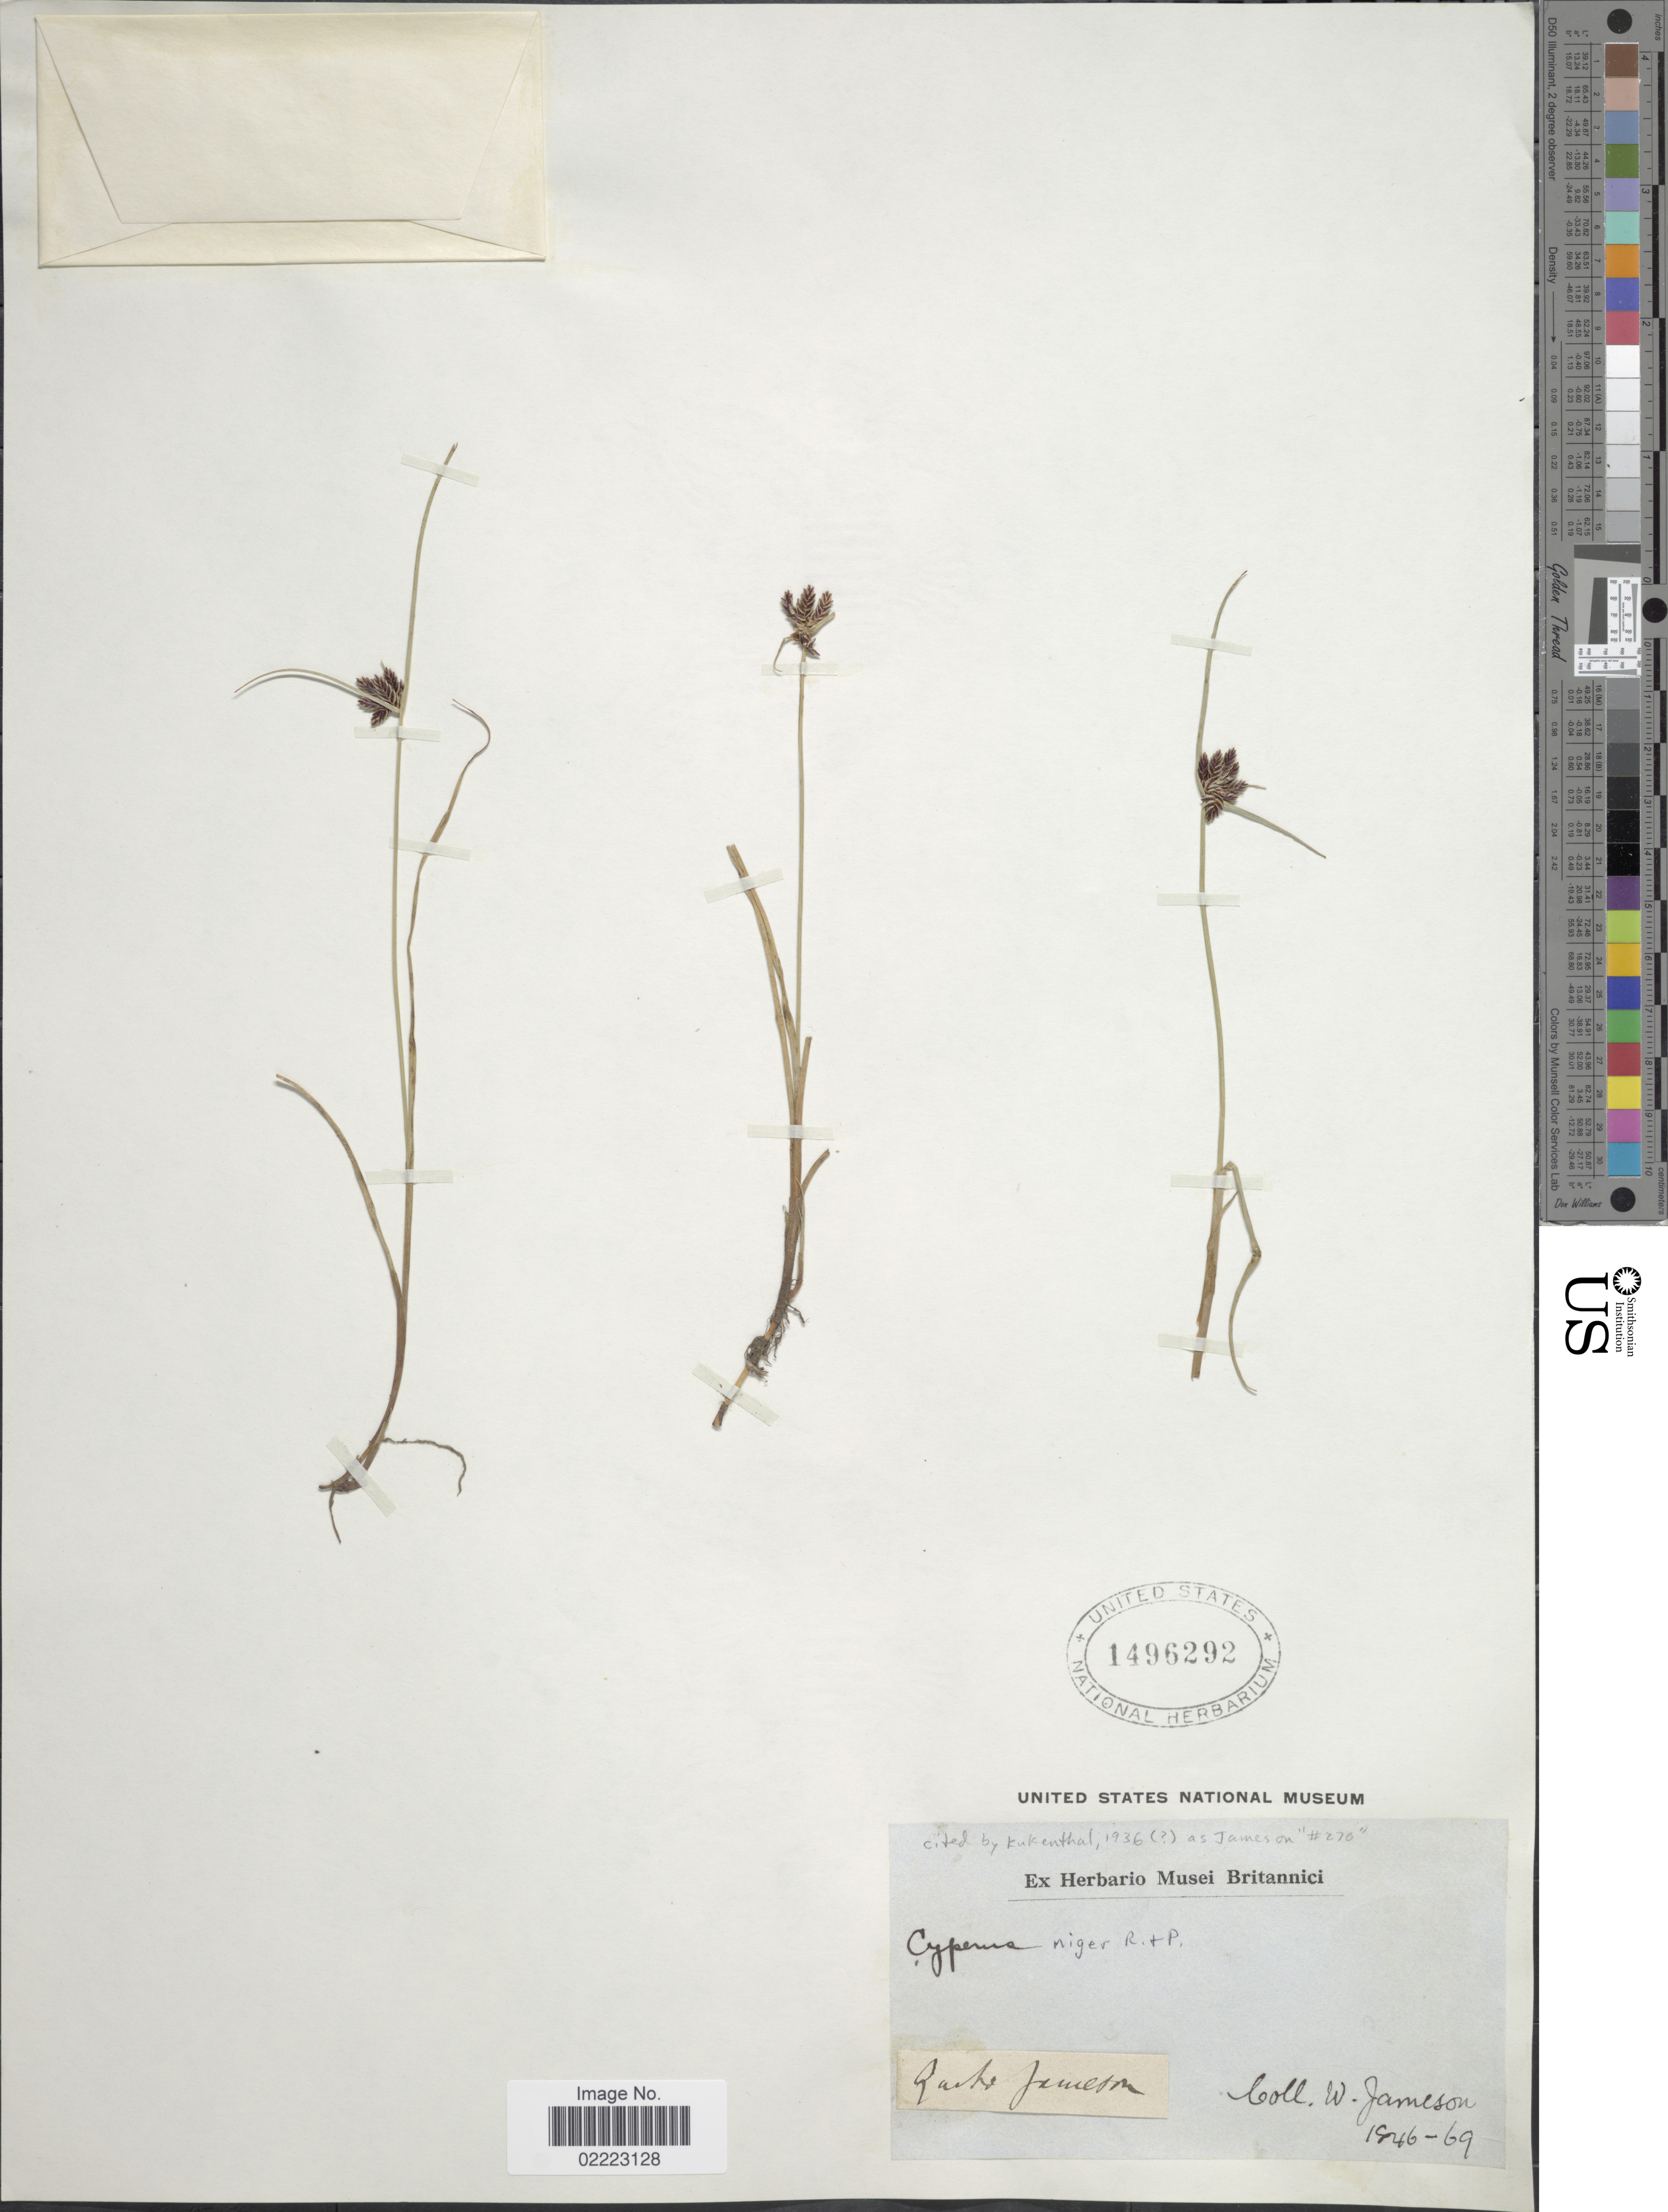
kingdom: Plantae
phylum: Tracheophyta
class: Liliopsida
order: Poales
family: Cyperaceae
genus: Cyperus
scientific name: Cyperus niger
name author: Ruiz & Pav.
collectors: W. Jameson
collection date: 1846/1869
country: Ecuador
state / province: Pichincha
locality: Quito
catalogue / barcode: US 1496292